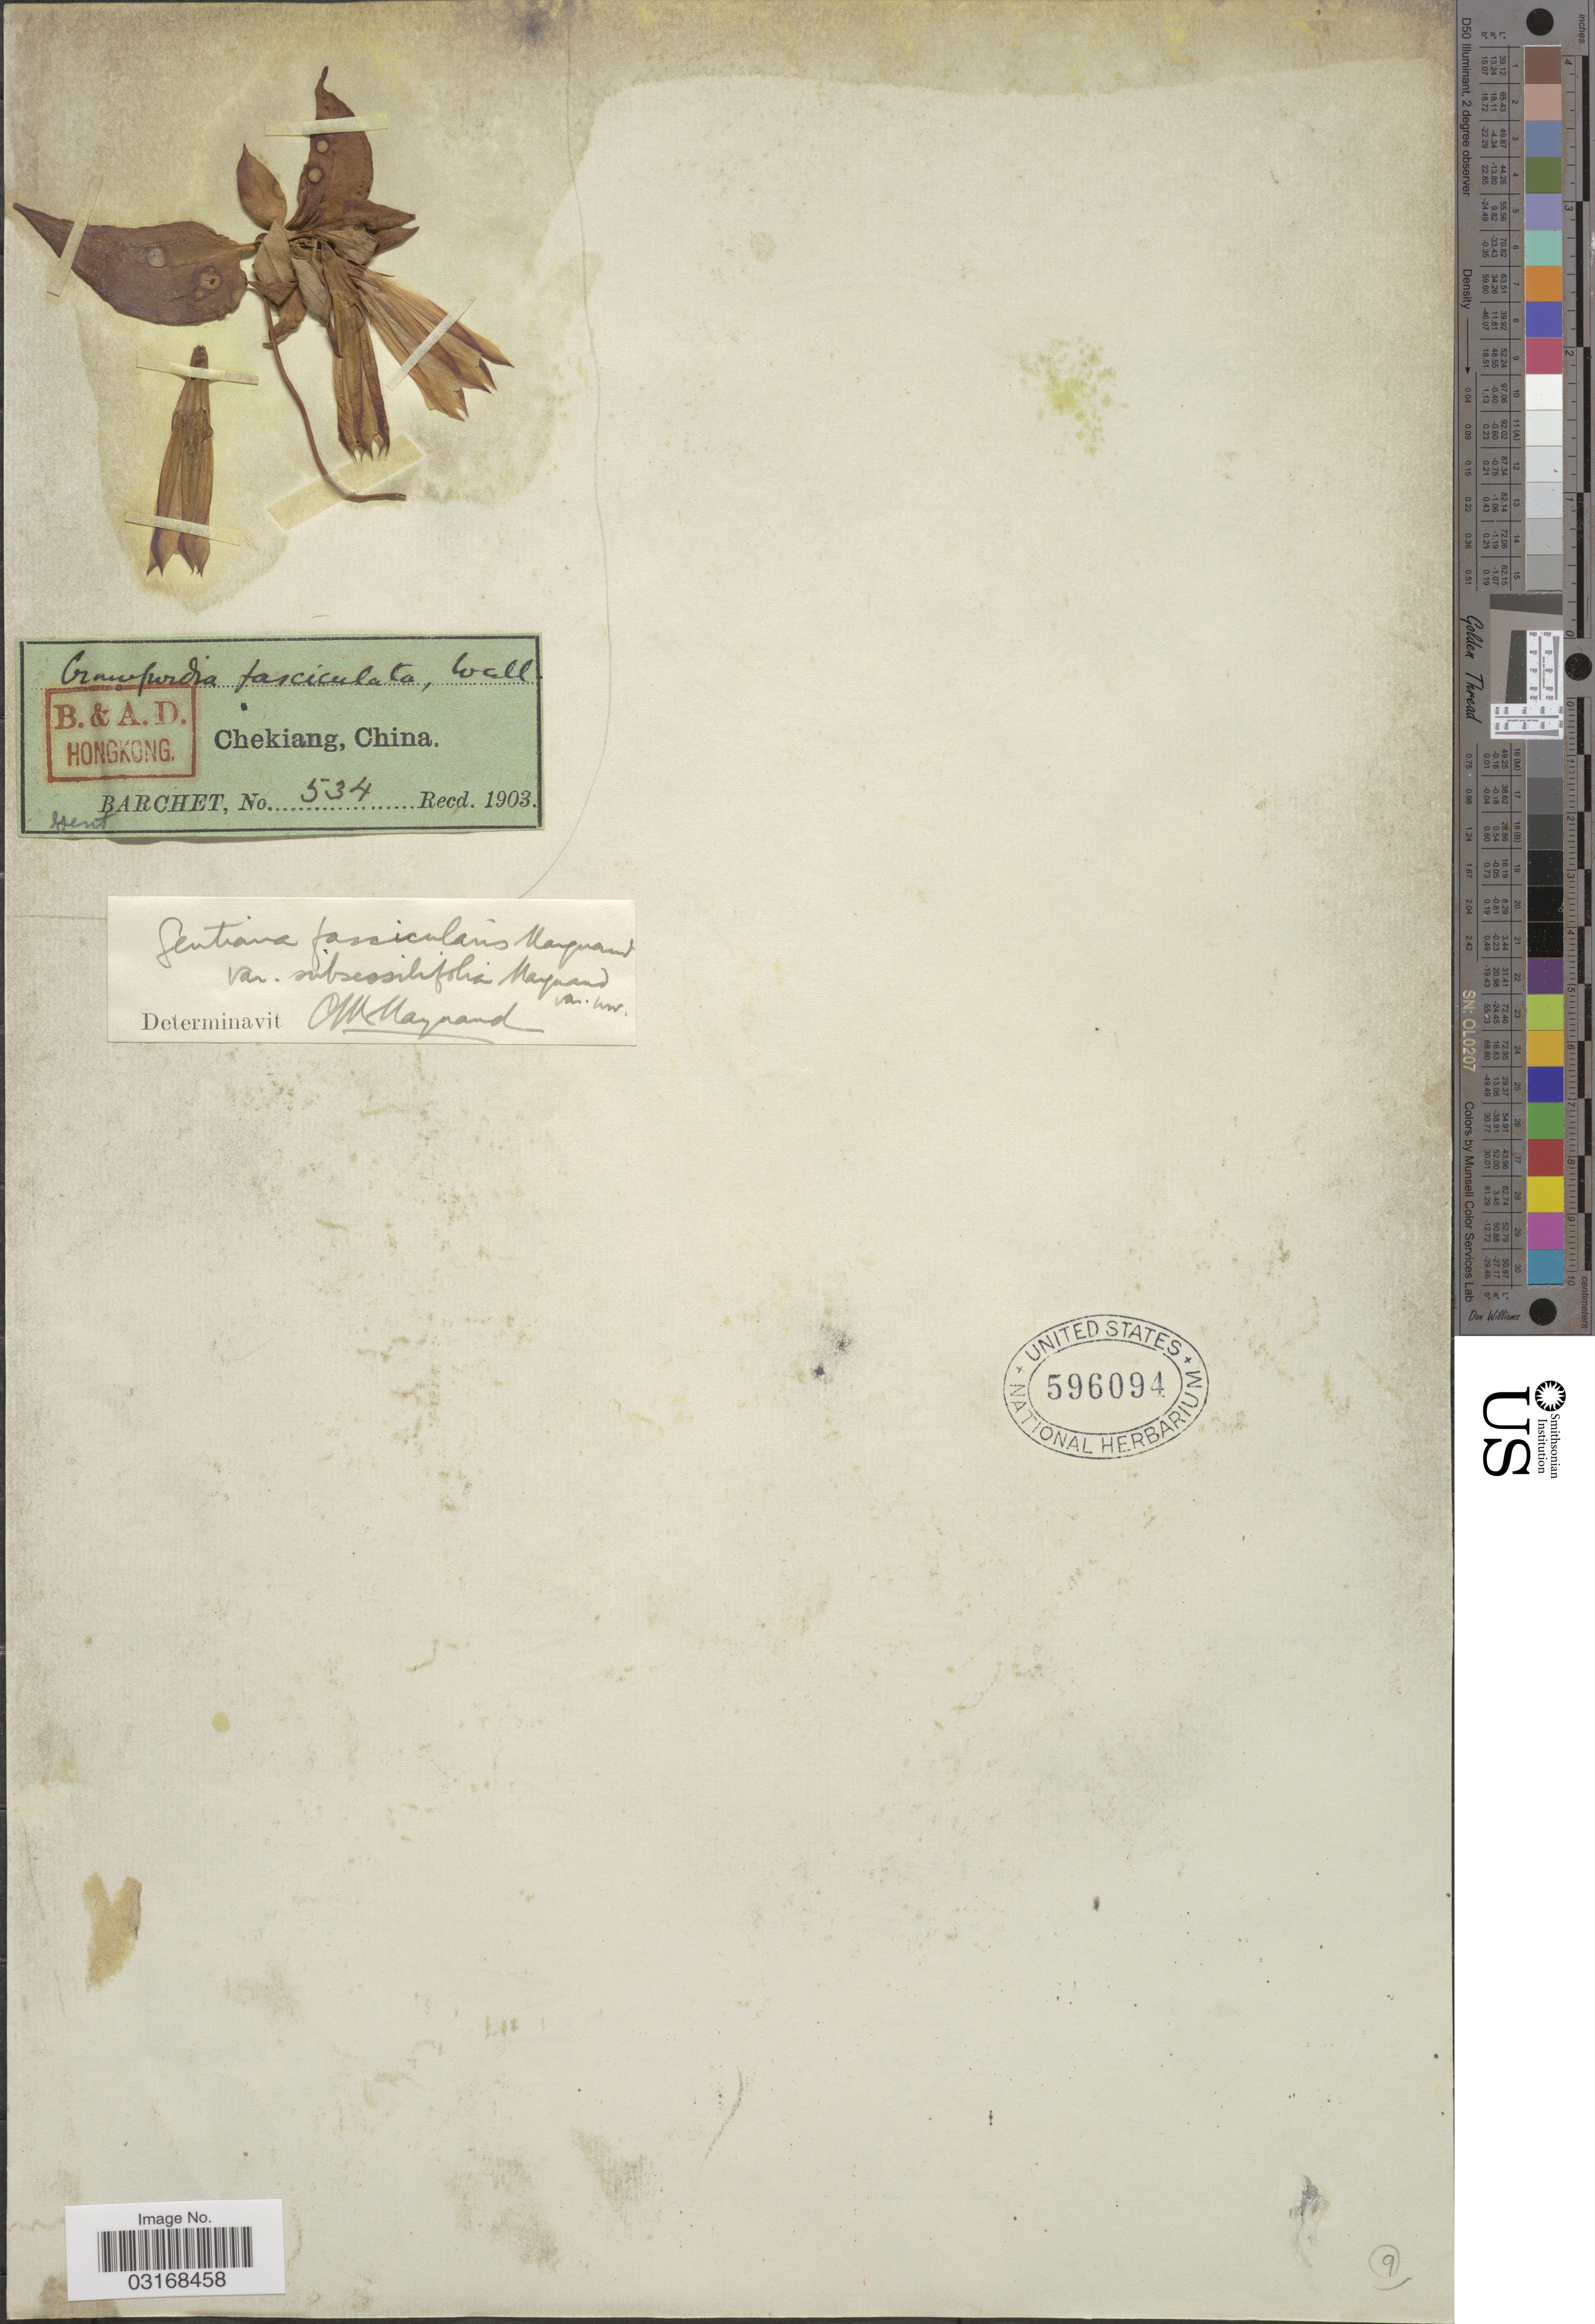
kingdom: Plantae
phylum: Tracheophyta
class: Magnoliopsida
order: Gentianales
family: Gentianaceae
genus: Crawfurdia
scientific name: Crawfurdia fasciculata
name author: Wall.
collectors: S. P. Barchet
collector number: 534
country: China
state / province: Zhejiang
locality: Chekiang.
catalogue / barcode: US 596094